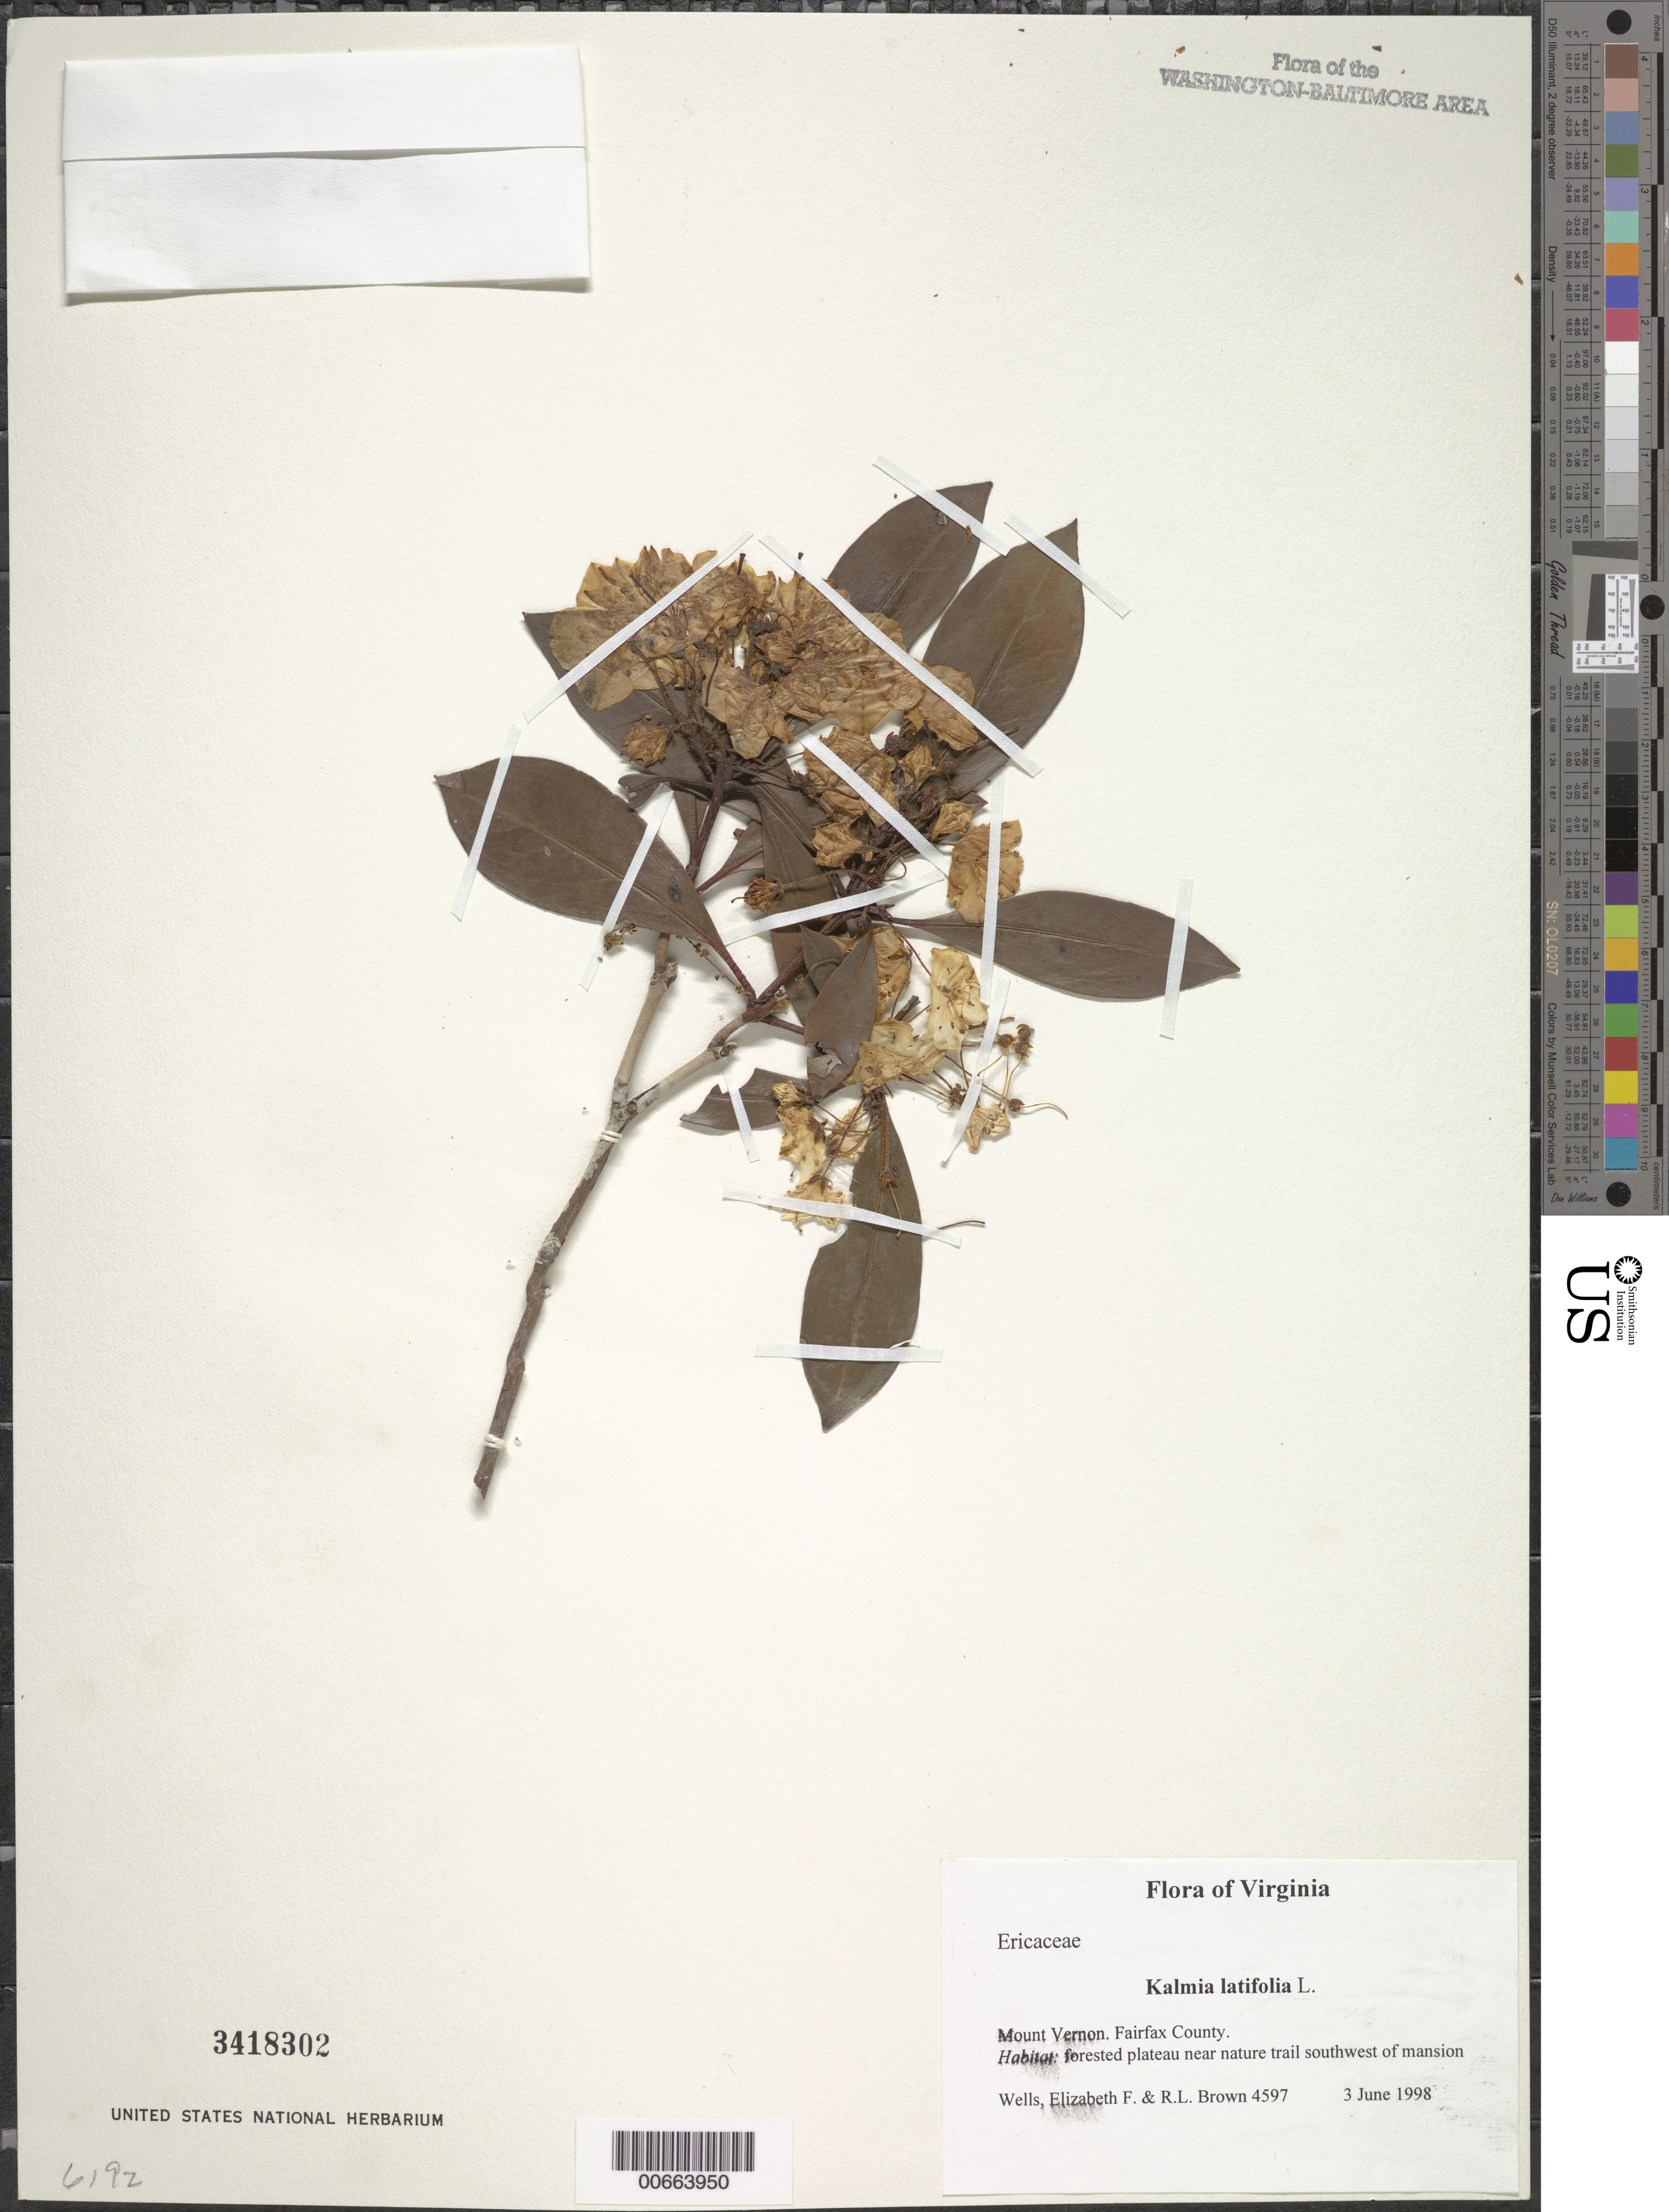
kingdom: Plantae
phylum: Tracheophyta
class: Magnoliopsida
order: Ericales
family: Ericaceae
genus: Kalmia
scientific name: Kalmia latifolia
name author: L.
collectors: E. F. Wells & R. L. Brown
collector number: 4597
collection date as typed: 03 Jun 1998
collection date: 1998-06-03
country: United States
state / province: Virginia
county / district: Fairfax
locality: Mount Vernon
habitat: forested plateau near nature trail southwest of mansion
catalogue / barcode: US 3418302